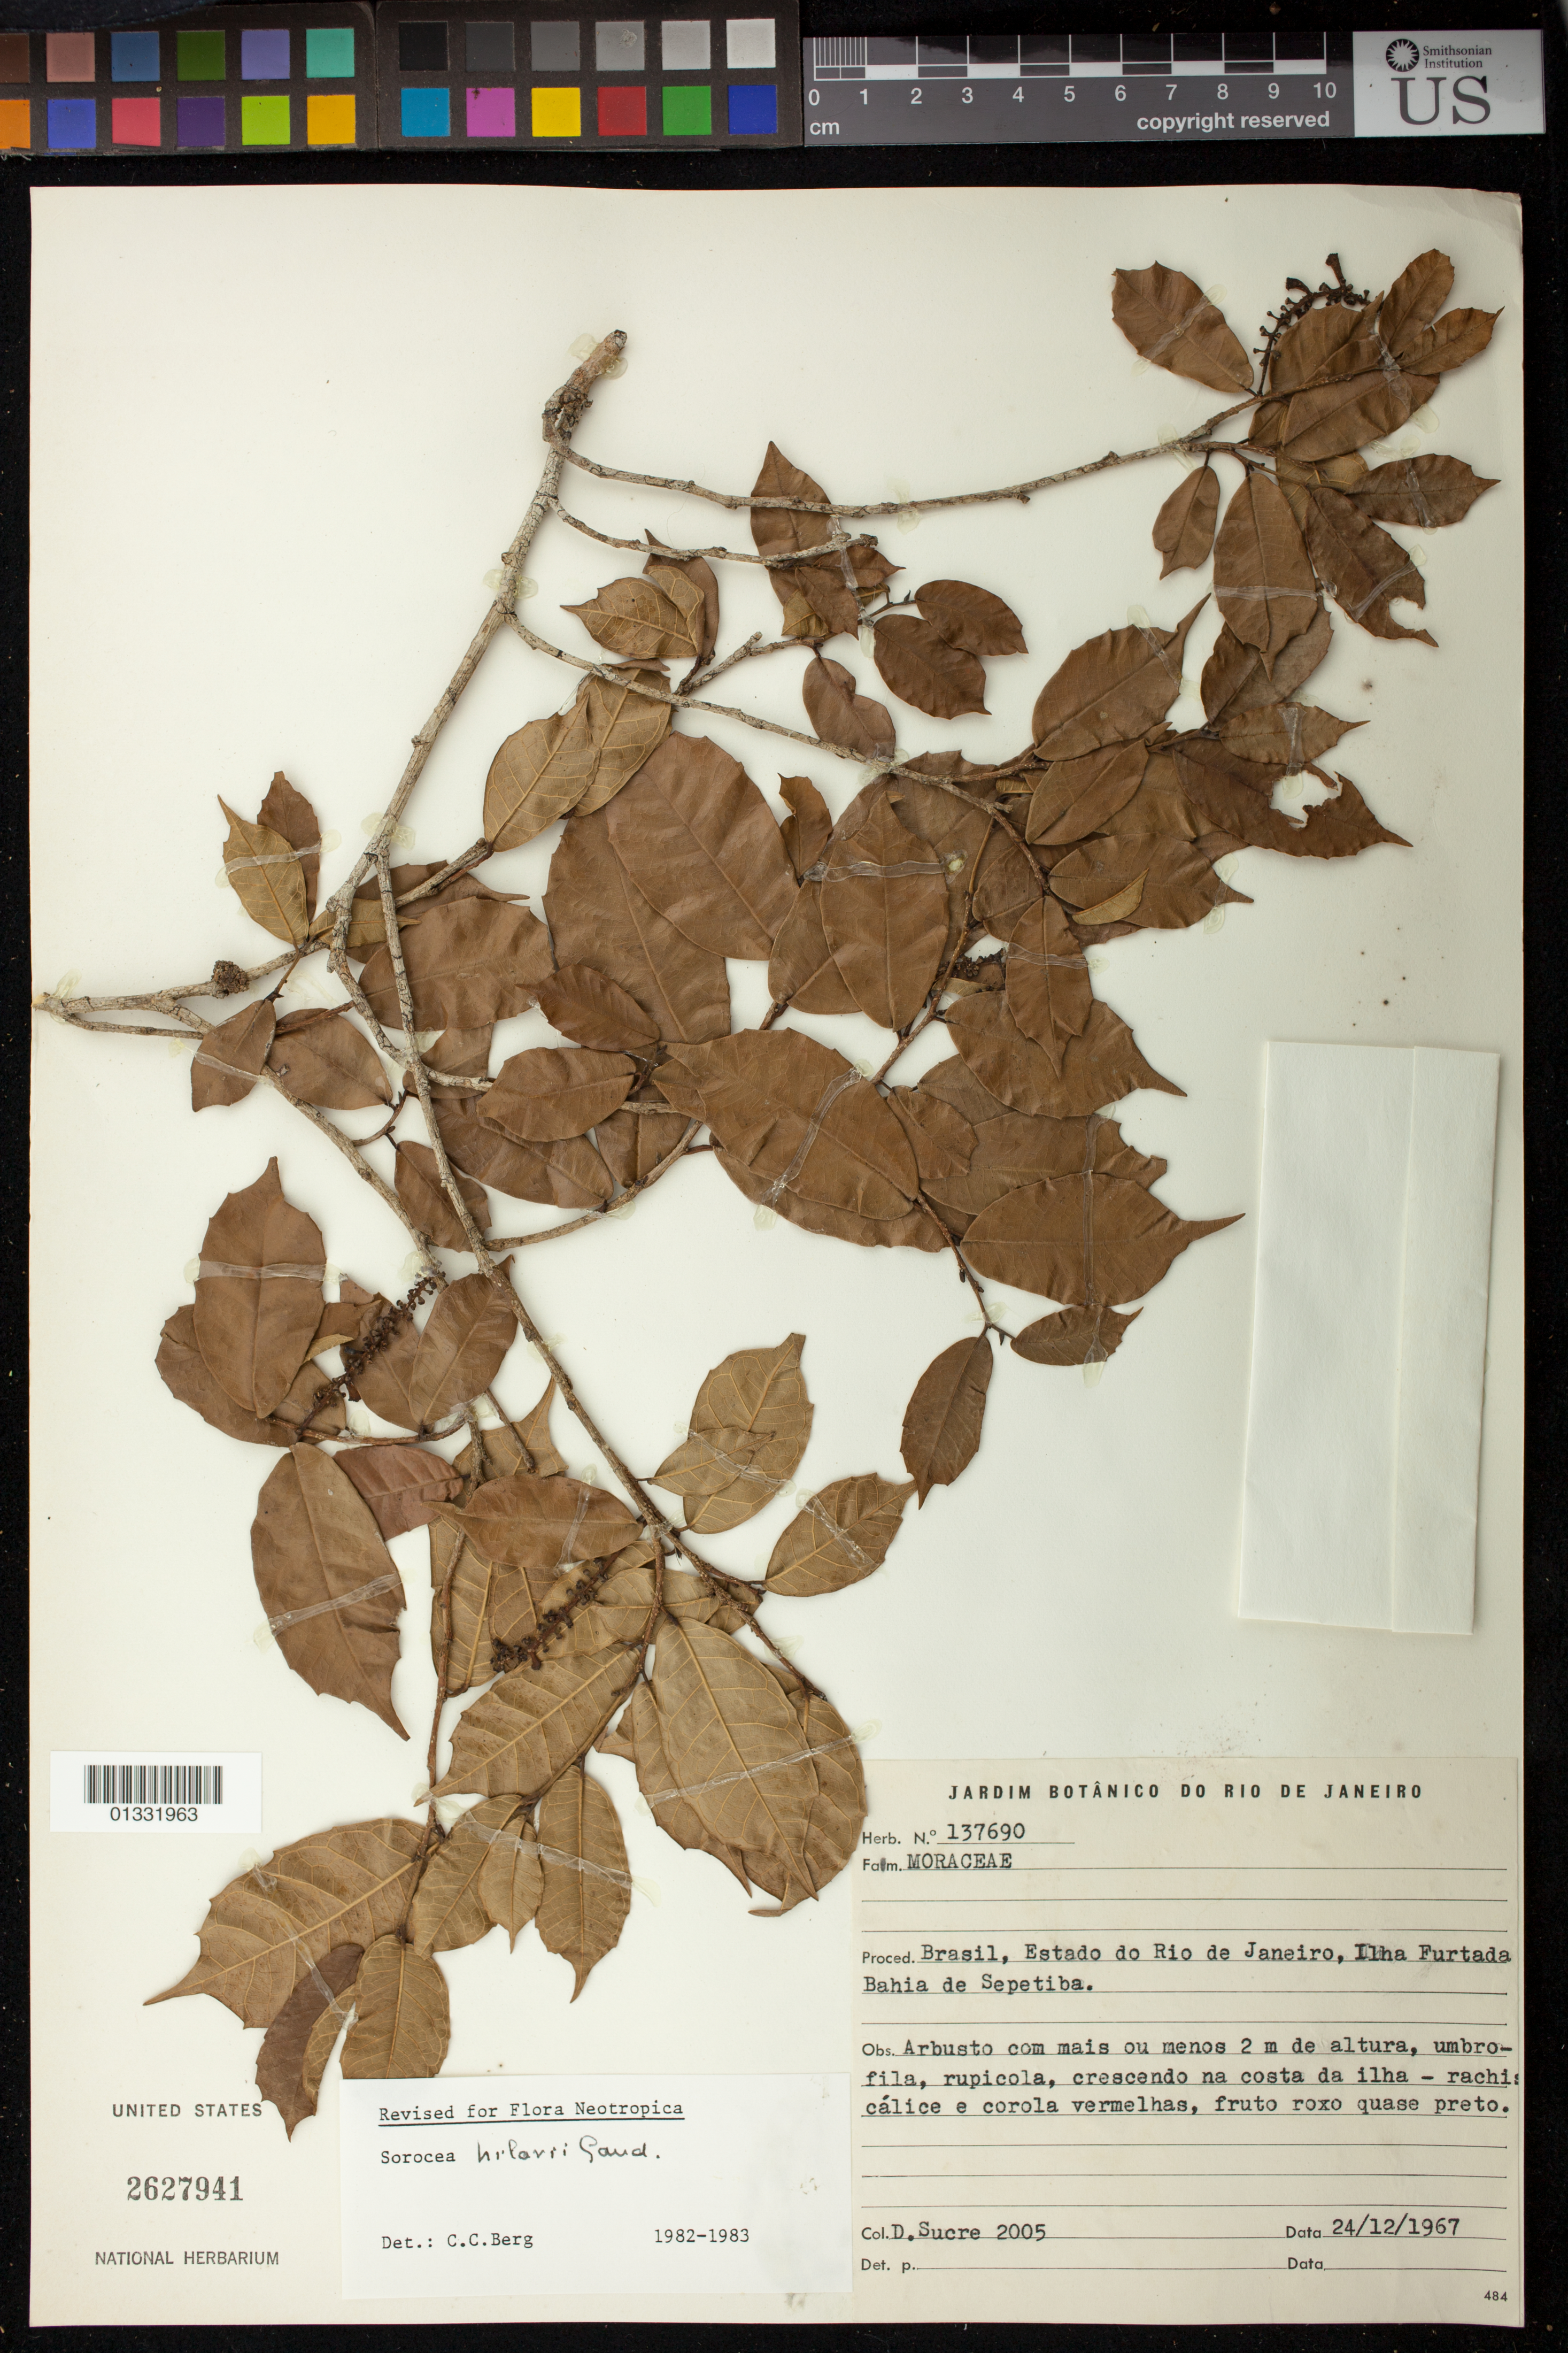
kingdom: Plantae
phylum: Tracheophyta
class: Magnoliopsida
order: Rosales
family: Moraceae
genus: Sorocea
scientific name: Sorocea hilarii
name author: Gaudich.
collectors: D. Sucre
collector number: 2005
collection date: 1967-12-24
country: Brazil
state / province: Rio de Janeiro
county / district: Mangaratiba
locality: Ilha Furtada, Bahia de Sepetiba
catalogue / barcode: US 2627941